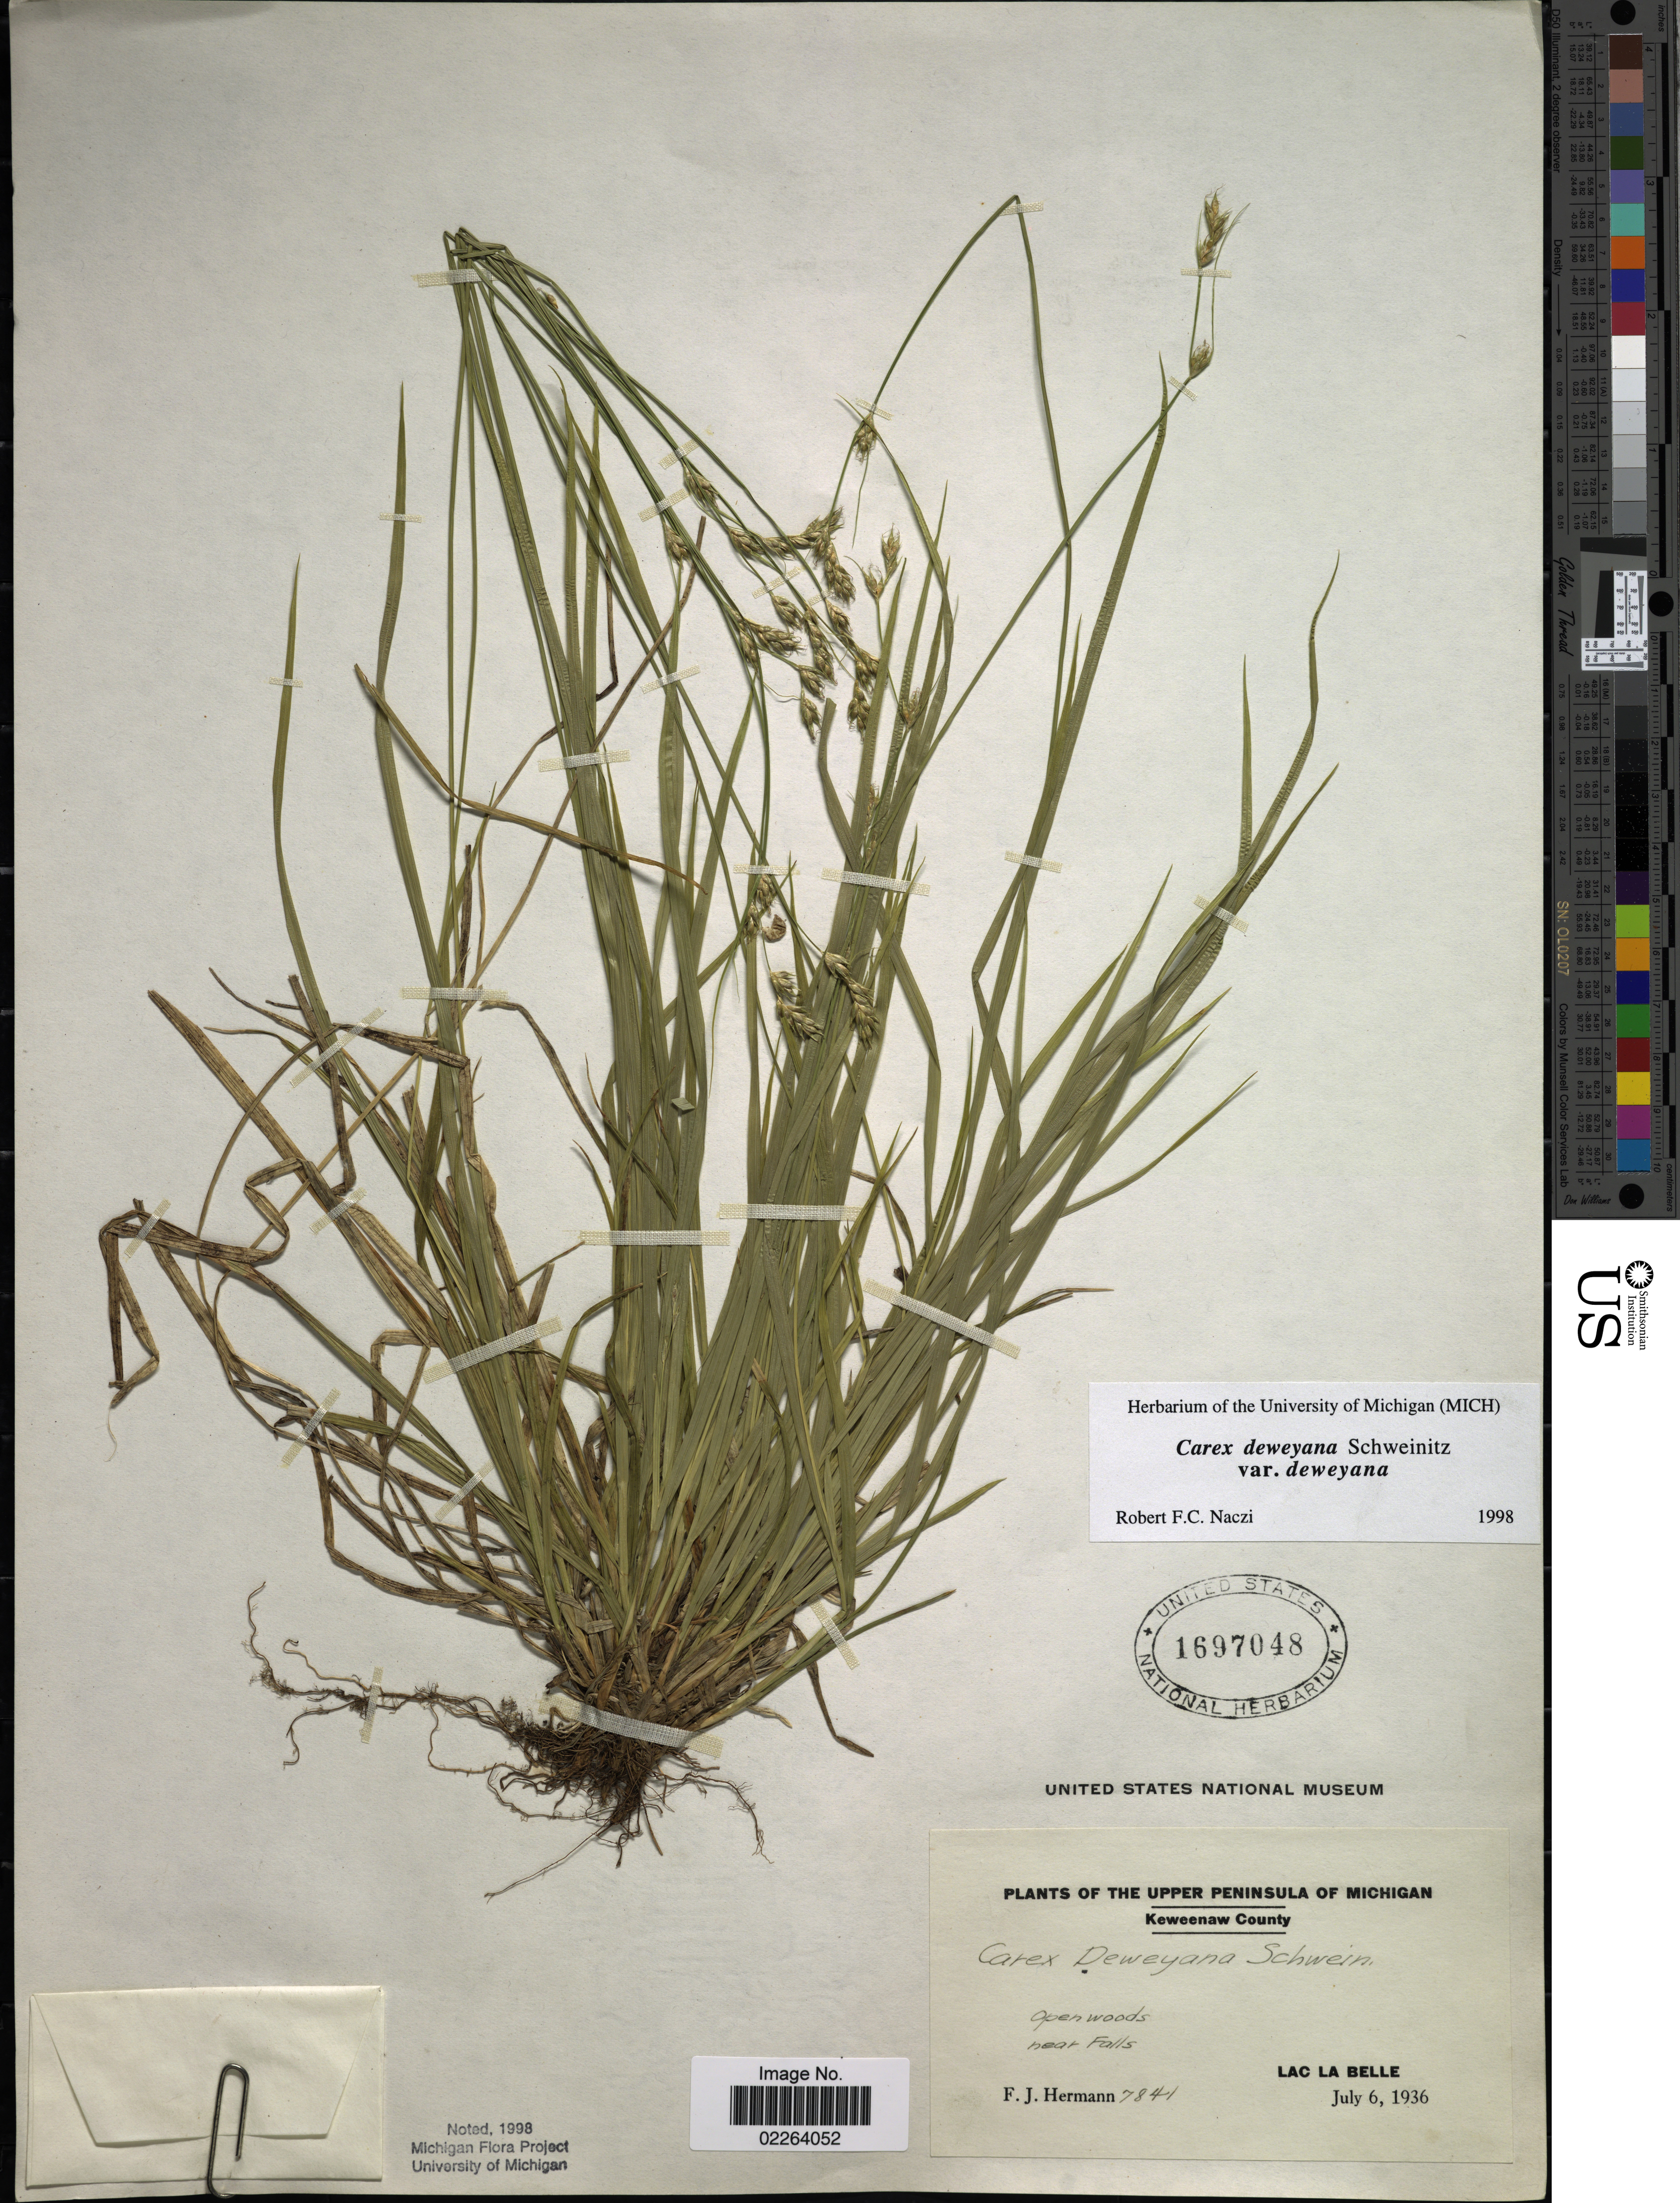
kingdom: Plantae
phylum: Tracheophyta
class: Liliopsida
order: Poales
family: Cyperaceae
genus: Carex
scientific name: Carex deweyana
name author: Schwein.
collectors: F. J. Hermann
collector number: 7841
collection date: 1936-07-06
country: United States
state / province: Michigan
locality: Upper Peninsula of Michigan, Keweenaw County, open woods, near Falls, Lac La Belle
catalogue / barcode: US 1697048